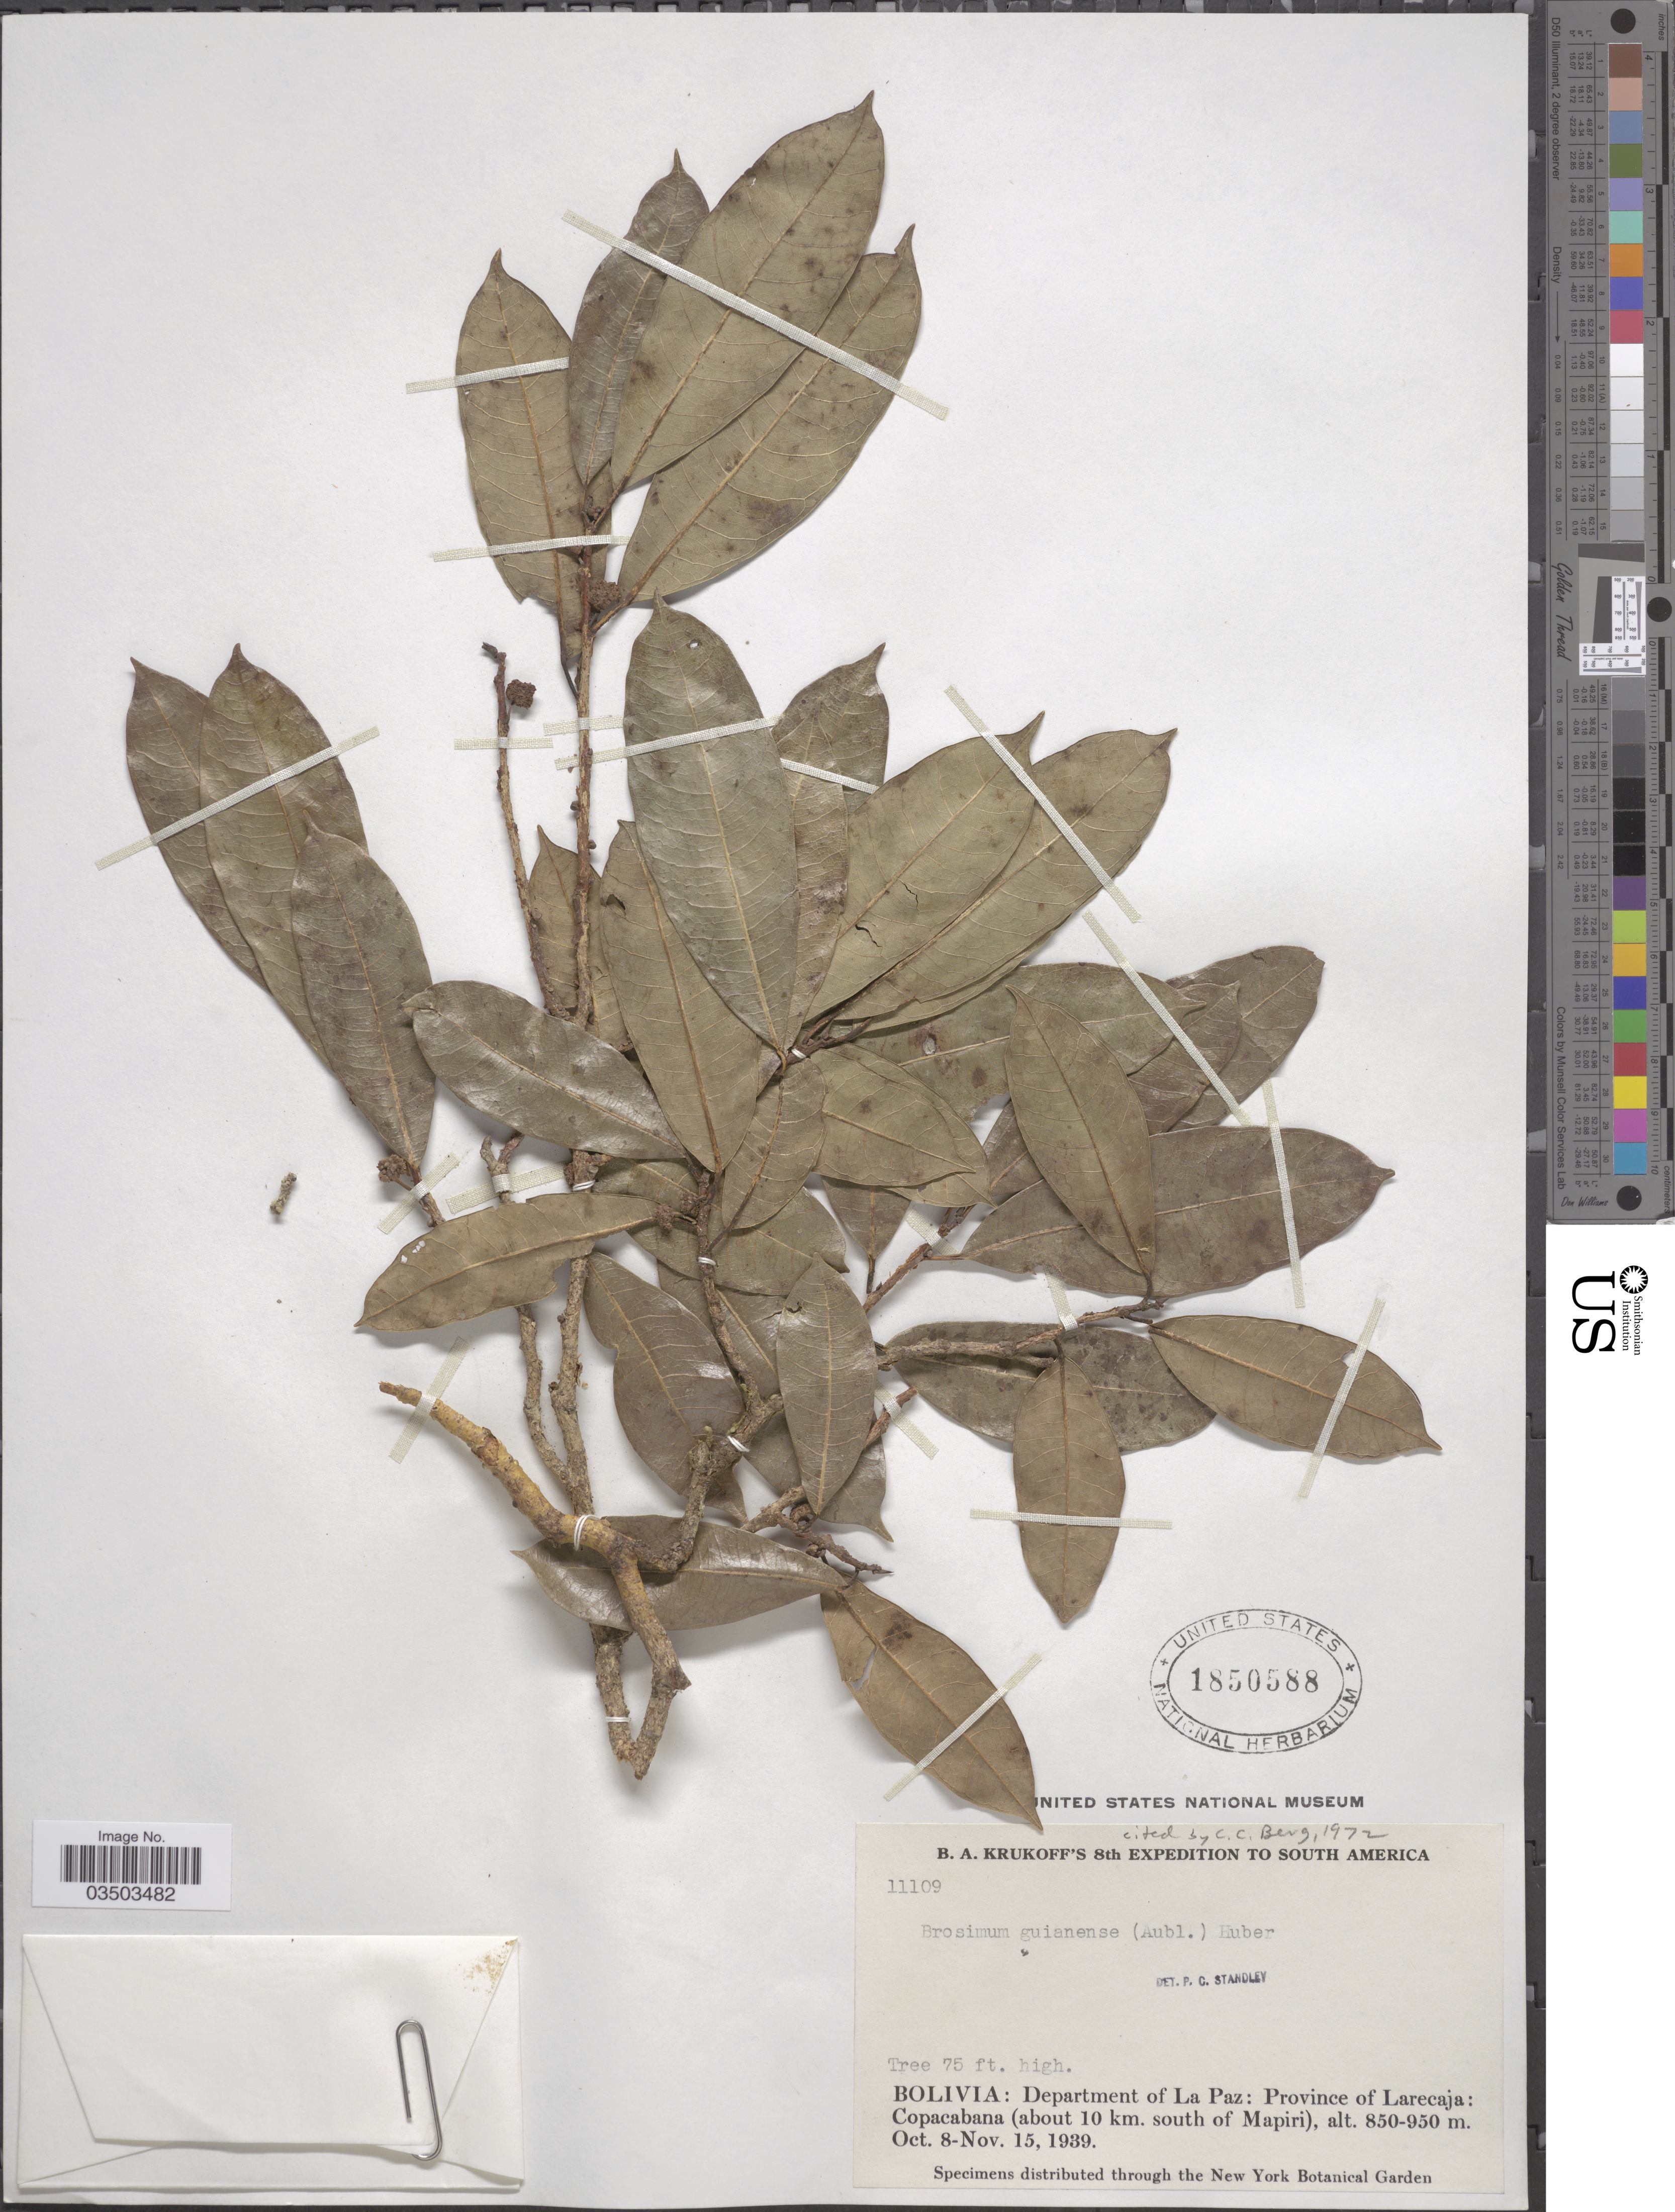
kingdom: Plantae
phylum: Tracheophyta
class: Magnoliopsida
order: Rosales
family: Moraceae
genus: Brosimum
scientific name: Brosimum guianense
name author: (Aubl.) Huber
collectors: B. A. Krukoff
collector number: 11109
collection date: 1939-10-08/1939-11-15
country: Bolivia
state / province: La Paz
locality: Department of La Paz: Province of Larecaja: Copacabana (about 10 km. south of Mapiri).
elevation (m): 850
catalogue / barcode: US 1850588